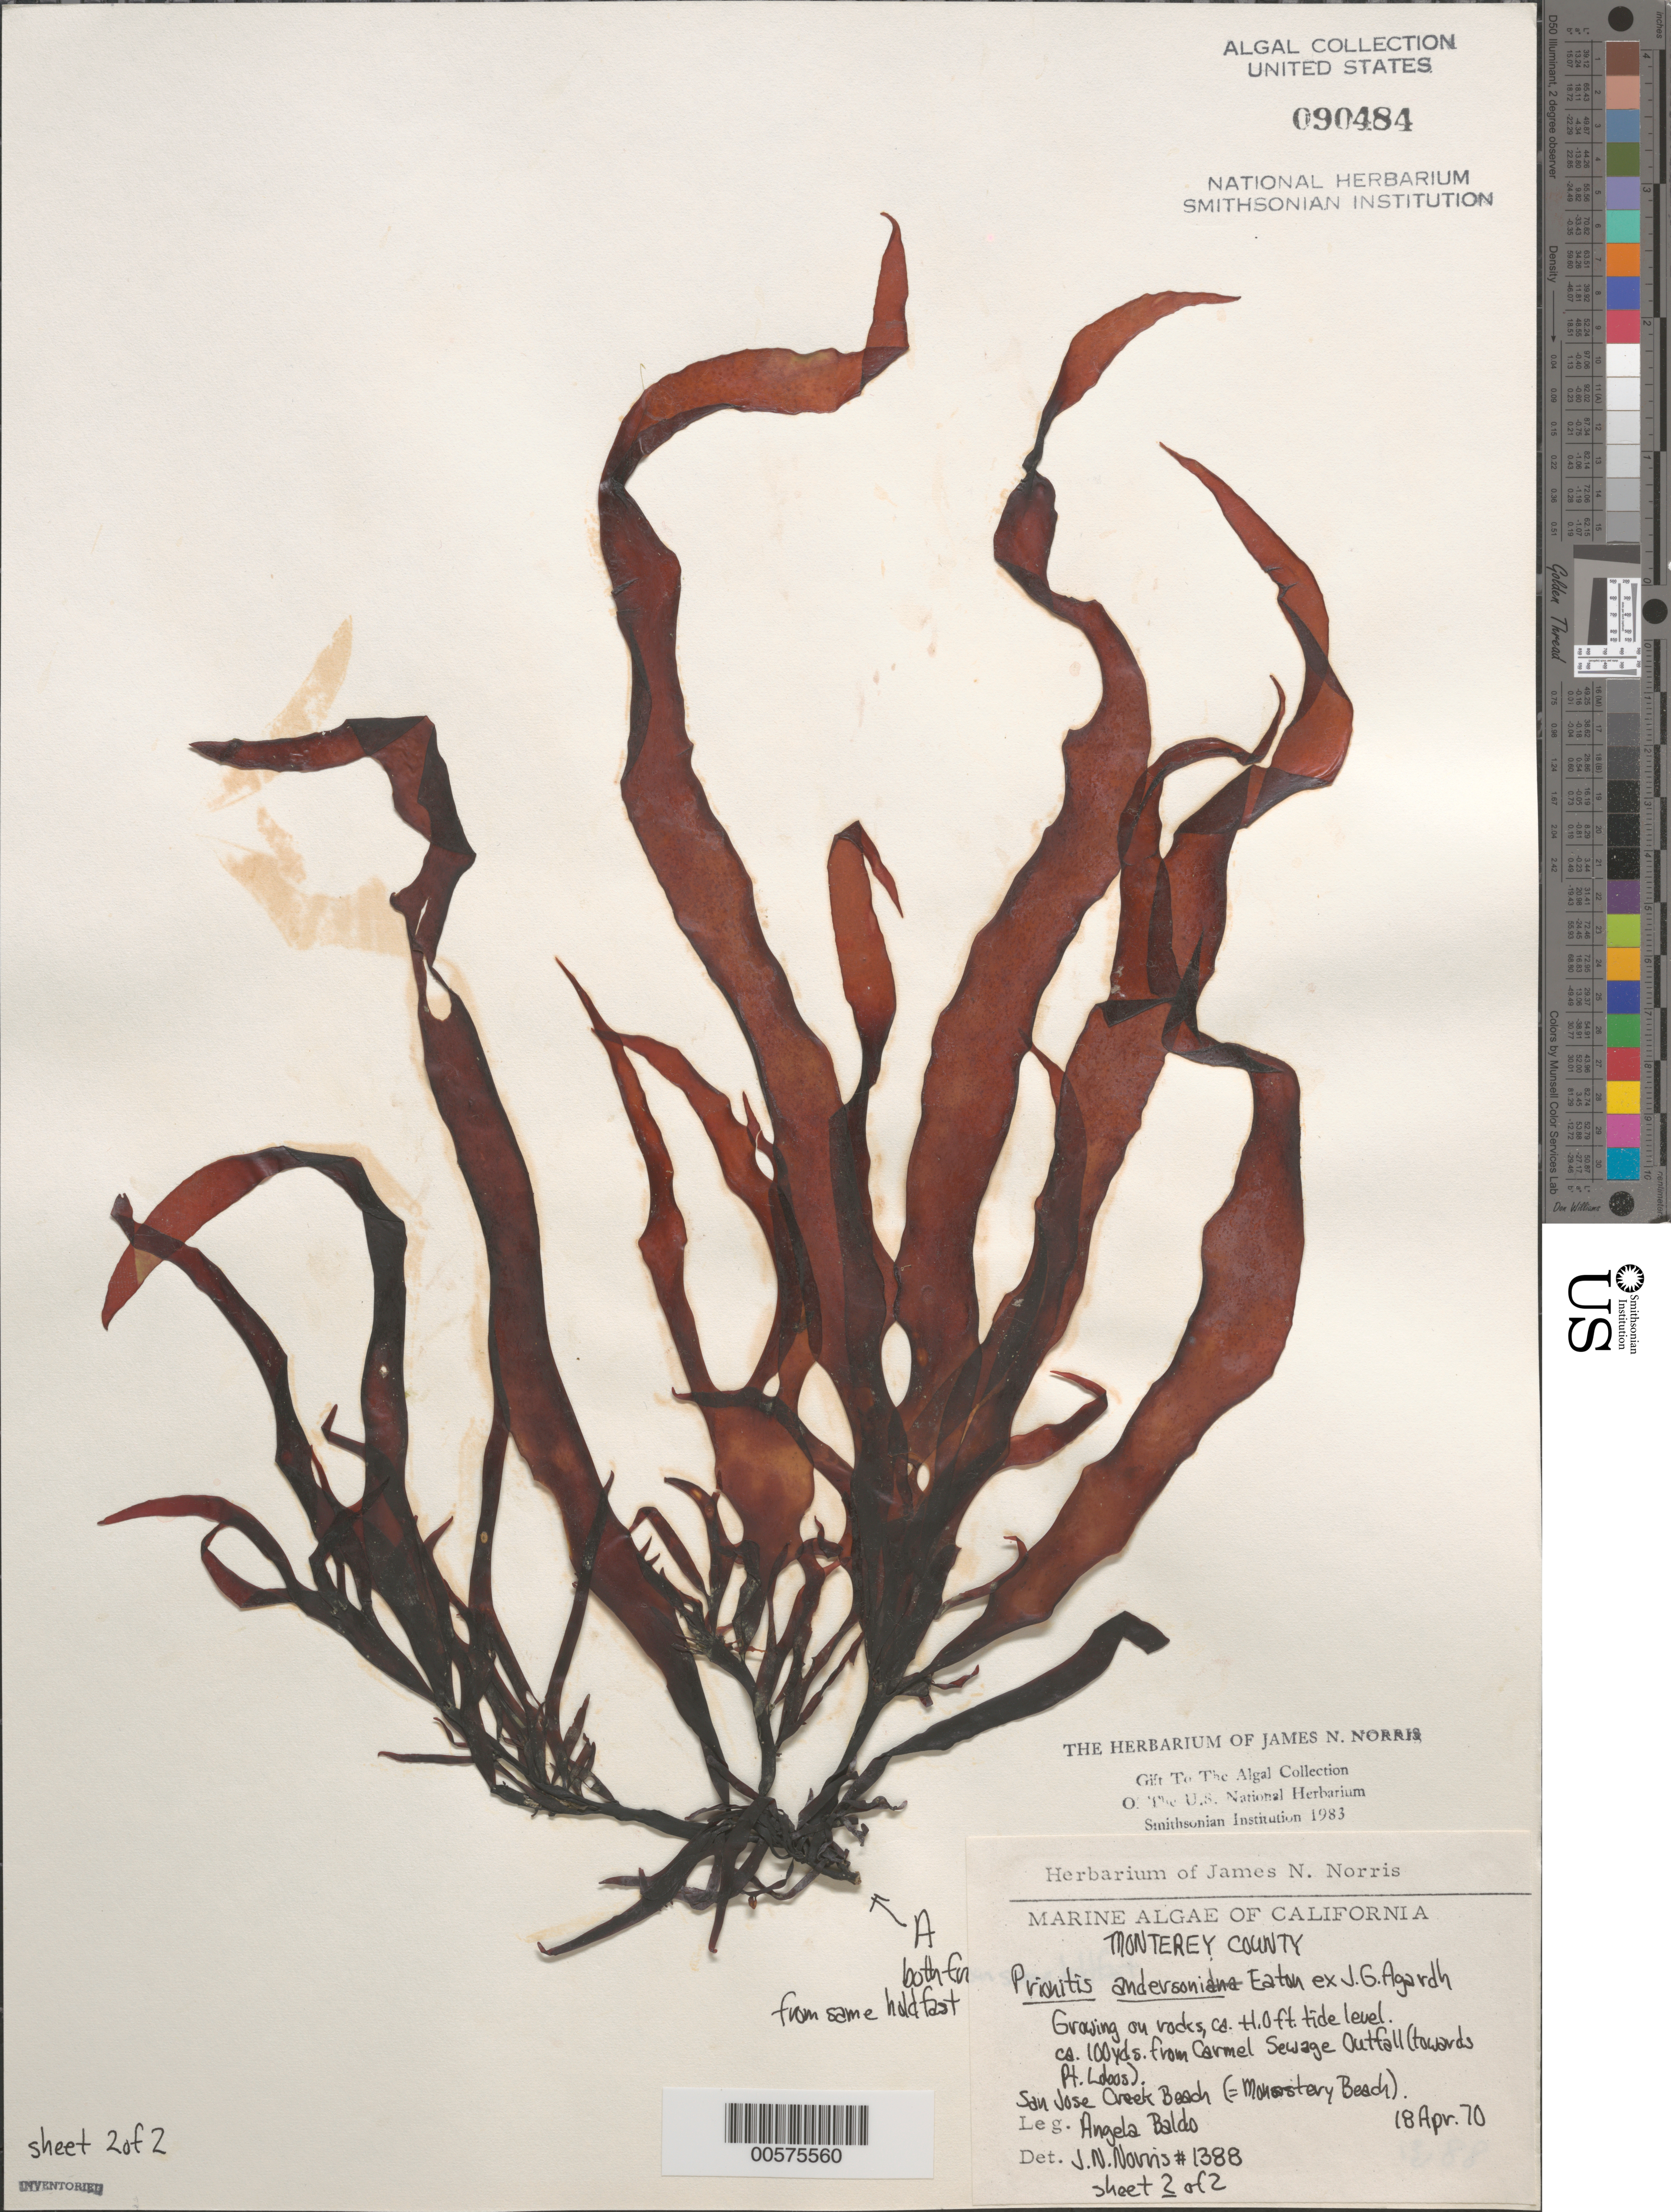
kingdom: Plantae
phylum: Rhodophyta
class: Florideophyceae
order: Cryptonemiales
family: Cryptonemiaceae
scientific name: Prionitis sternbergii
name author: (C. Agardh) J. Agardh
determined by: Algae name updating Project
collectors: A. Baldo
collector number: JN-1388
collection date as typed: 18 Apr 1970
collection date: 1970-04-18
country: United States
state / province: California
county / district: Monterey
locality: San Jose Creek Beach (Monastery Beach)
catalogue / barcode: US 90484